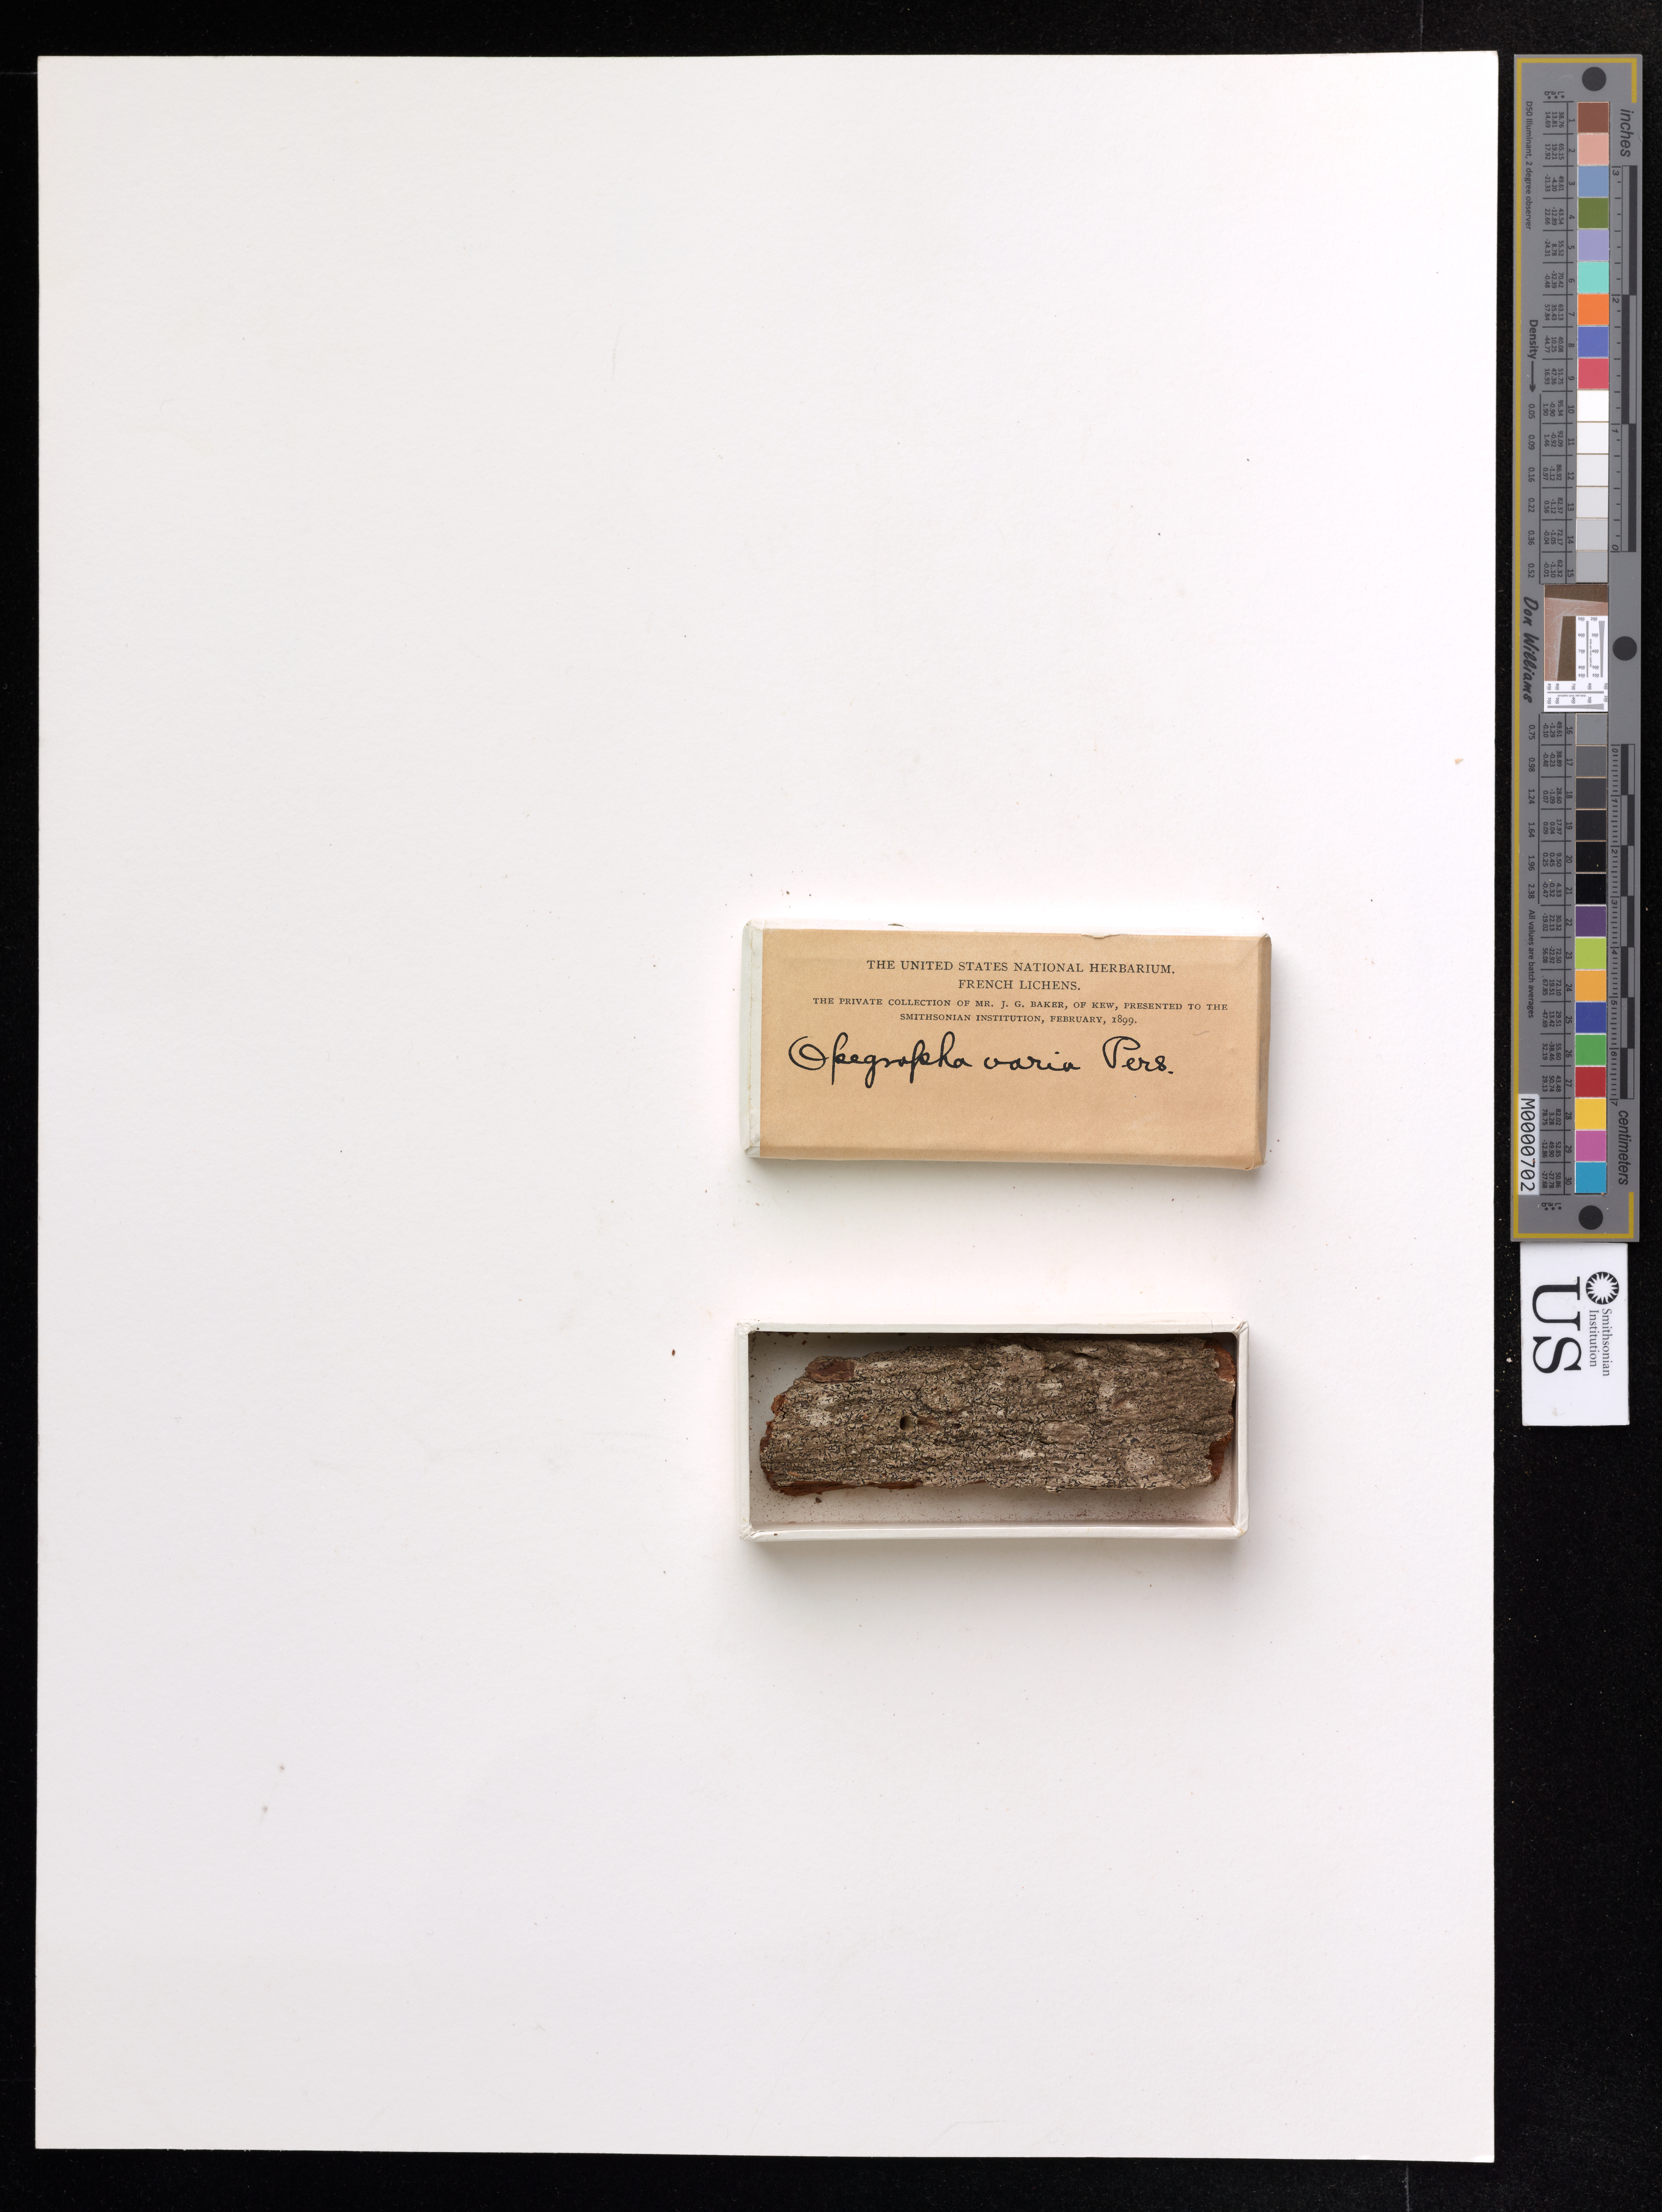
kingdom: Fungi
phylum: Ascomycota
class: Arthoniomycetes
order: Arthoniales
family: Opegraphaceae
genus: Opegrapha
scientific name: Opegrapha varia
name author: Pers.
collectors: A. Deseglise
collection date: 1864-11-03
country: France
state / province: Centre-Val de Loire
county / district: Cher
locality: Allouis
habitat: Sur les chenes.